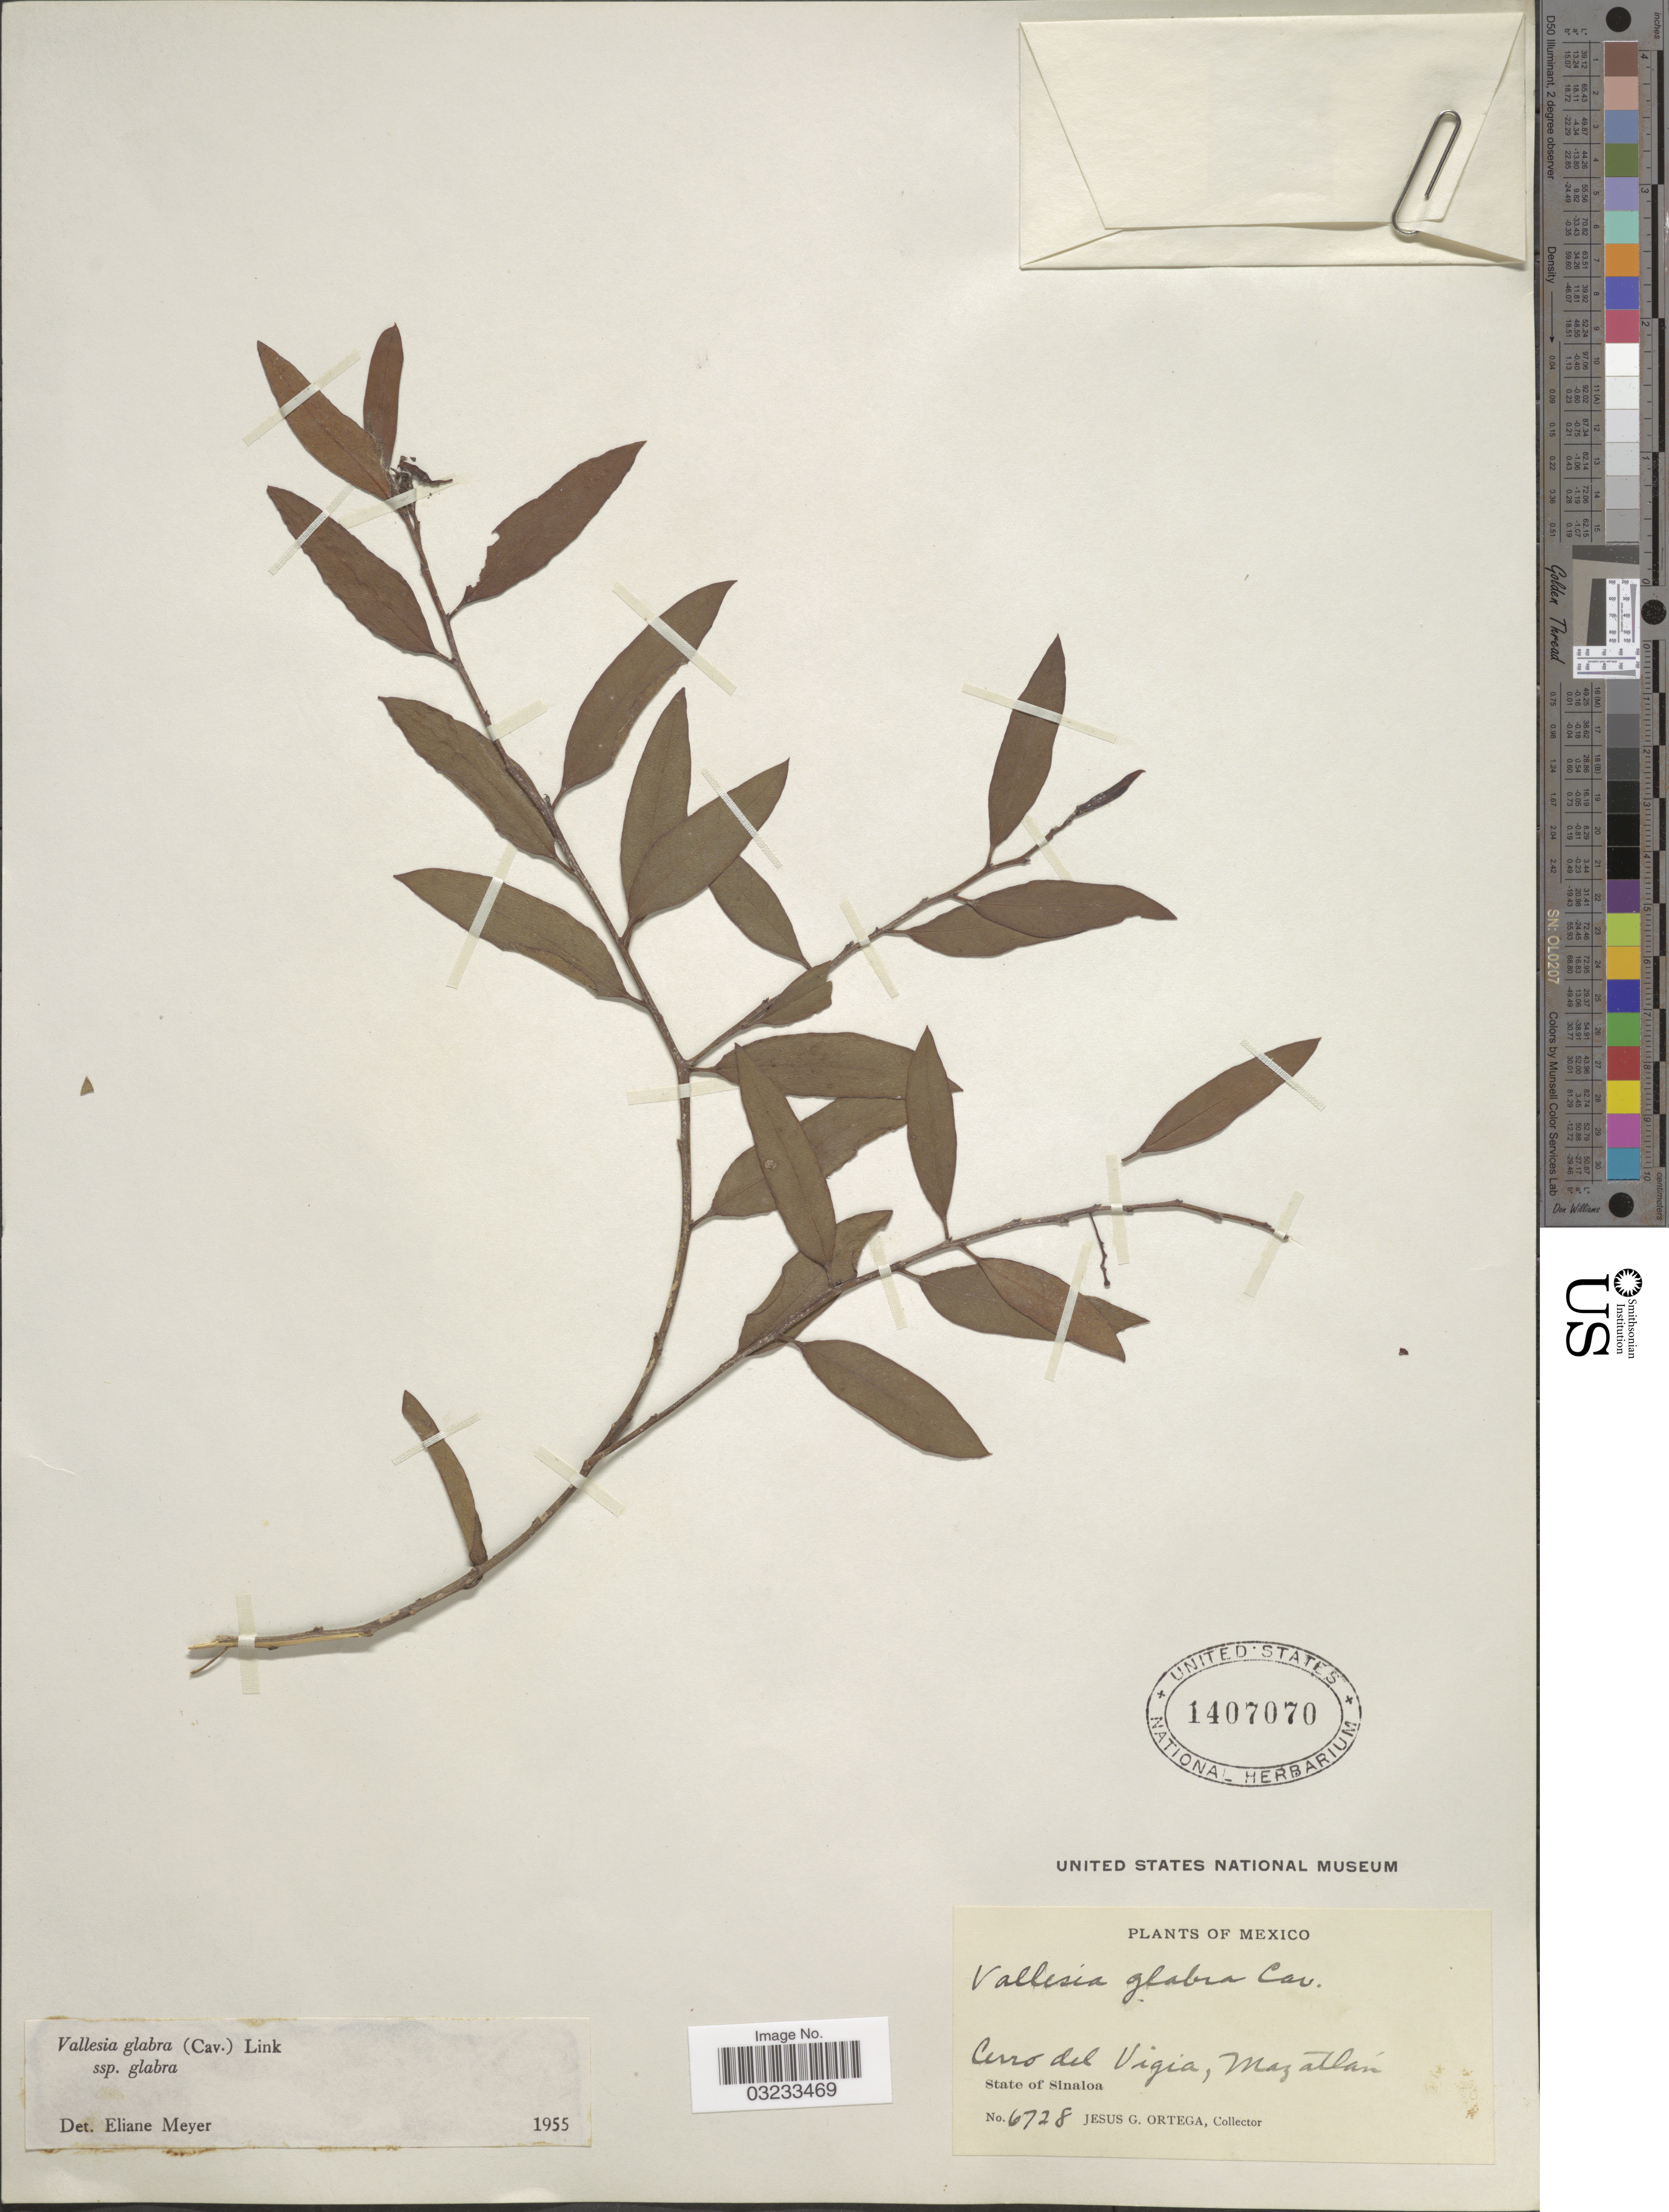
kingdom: Plantae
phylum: Tracheophyta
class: Magnoliopsida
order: Gentianales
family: Apocynaceae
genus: Vallesia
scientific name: Vallesia glabra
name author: (Cav.) Link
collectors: J. Ortega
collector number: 6728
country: Mexico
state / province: Sinaloa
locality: Cerro del Vigia, Mazatlán, State of Sinaloa.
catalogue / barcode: US 1407070